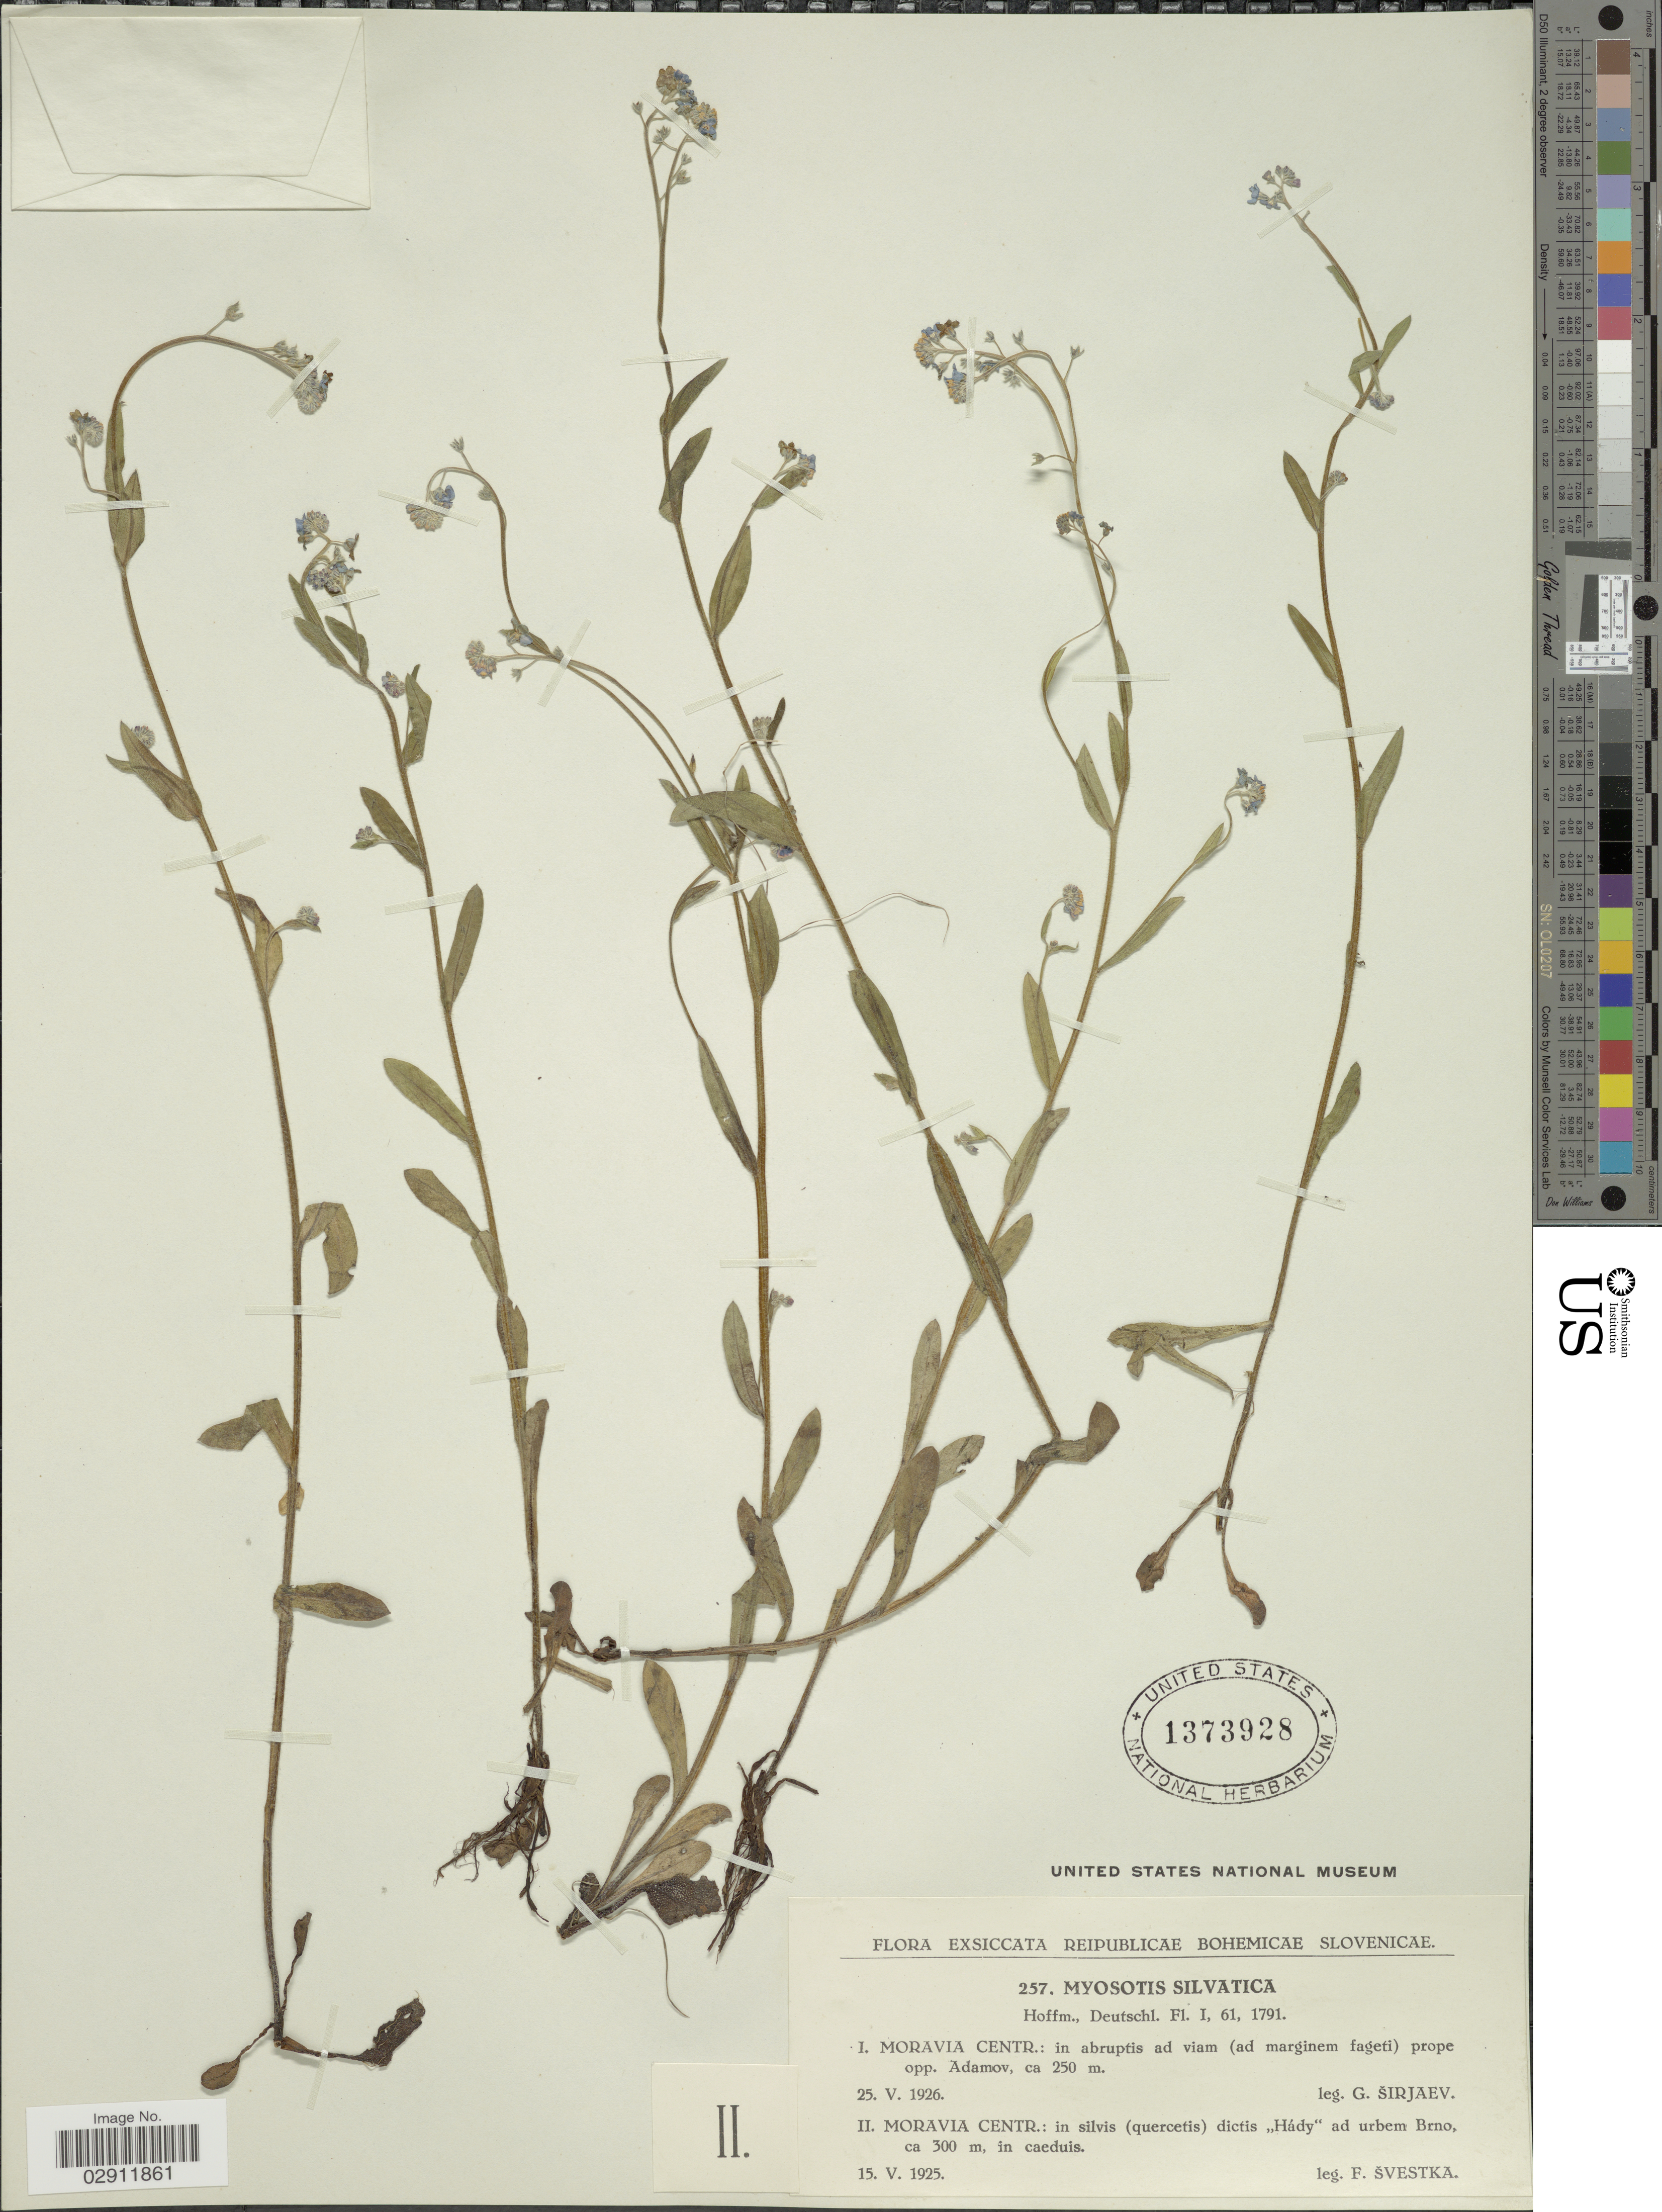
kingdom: Plantae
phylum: Tracheophyta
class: Magnoliopsida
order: Boraginales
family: Boraginaceae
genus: Myosotis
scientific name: Myosotis sylvatica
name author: Ehrh. ex Hoffm.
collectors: F. Svestka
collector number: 257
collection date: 1925-05-15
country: Czechia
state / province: South Moravian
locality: Reipublicae Bohemica Slovenicae. Moravia Centr.: in silvis (quercetis) dictis "Hady" ad urbem Brno.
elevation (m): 300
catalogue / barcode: US 1373928